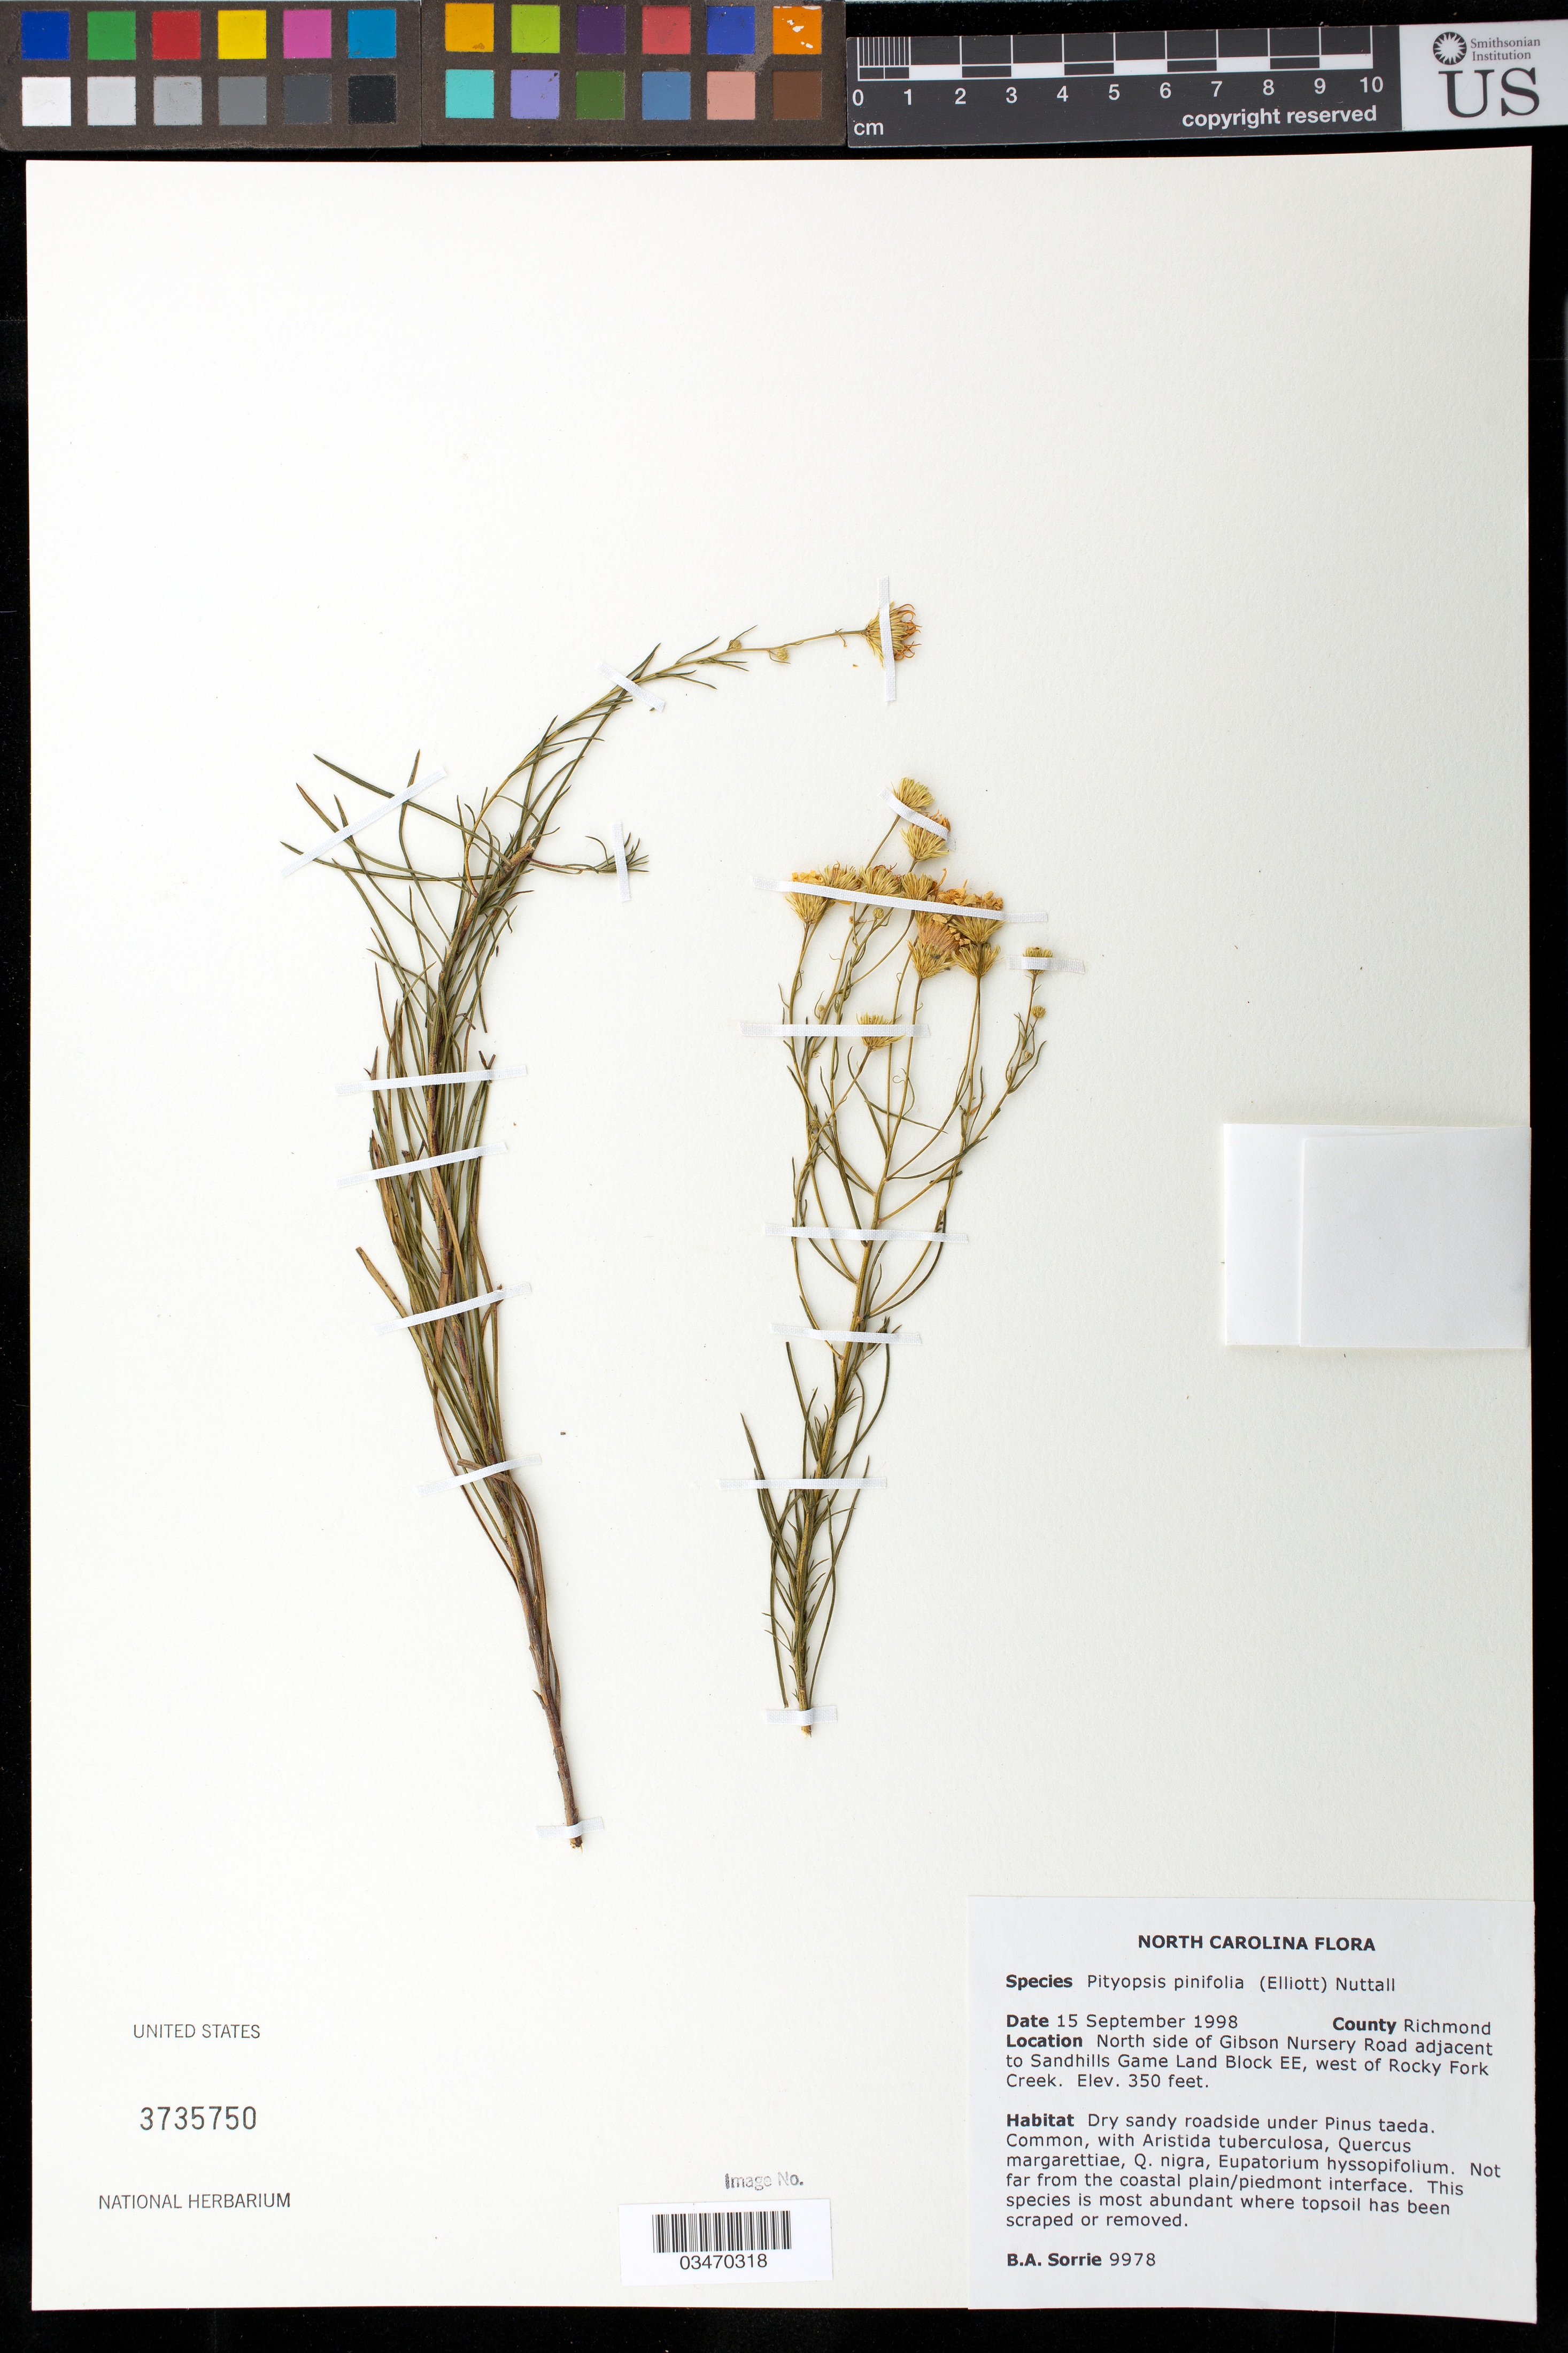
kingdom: Plantae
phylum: Tracheophyta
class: Magnoliopsida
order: Asterales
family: Asteraceae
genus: Pityopsis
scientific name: Pityopsis pinifolia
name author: (Elliott) Nutt.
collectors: B. A. Sorrie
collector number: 9978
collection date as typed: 15 Sep 1998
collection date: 1998-09-15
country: United States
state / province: North Carolina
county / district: Richmond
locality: N side of Gibson Nursery Road adjacent to Sandhills Game Land Block EE, W of Rocky Fork Creek.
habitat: Dry sandy roadside under Pinus taeda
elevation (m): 107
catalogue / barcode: US 3735750